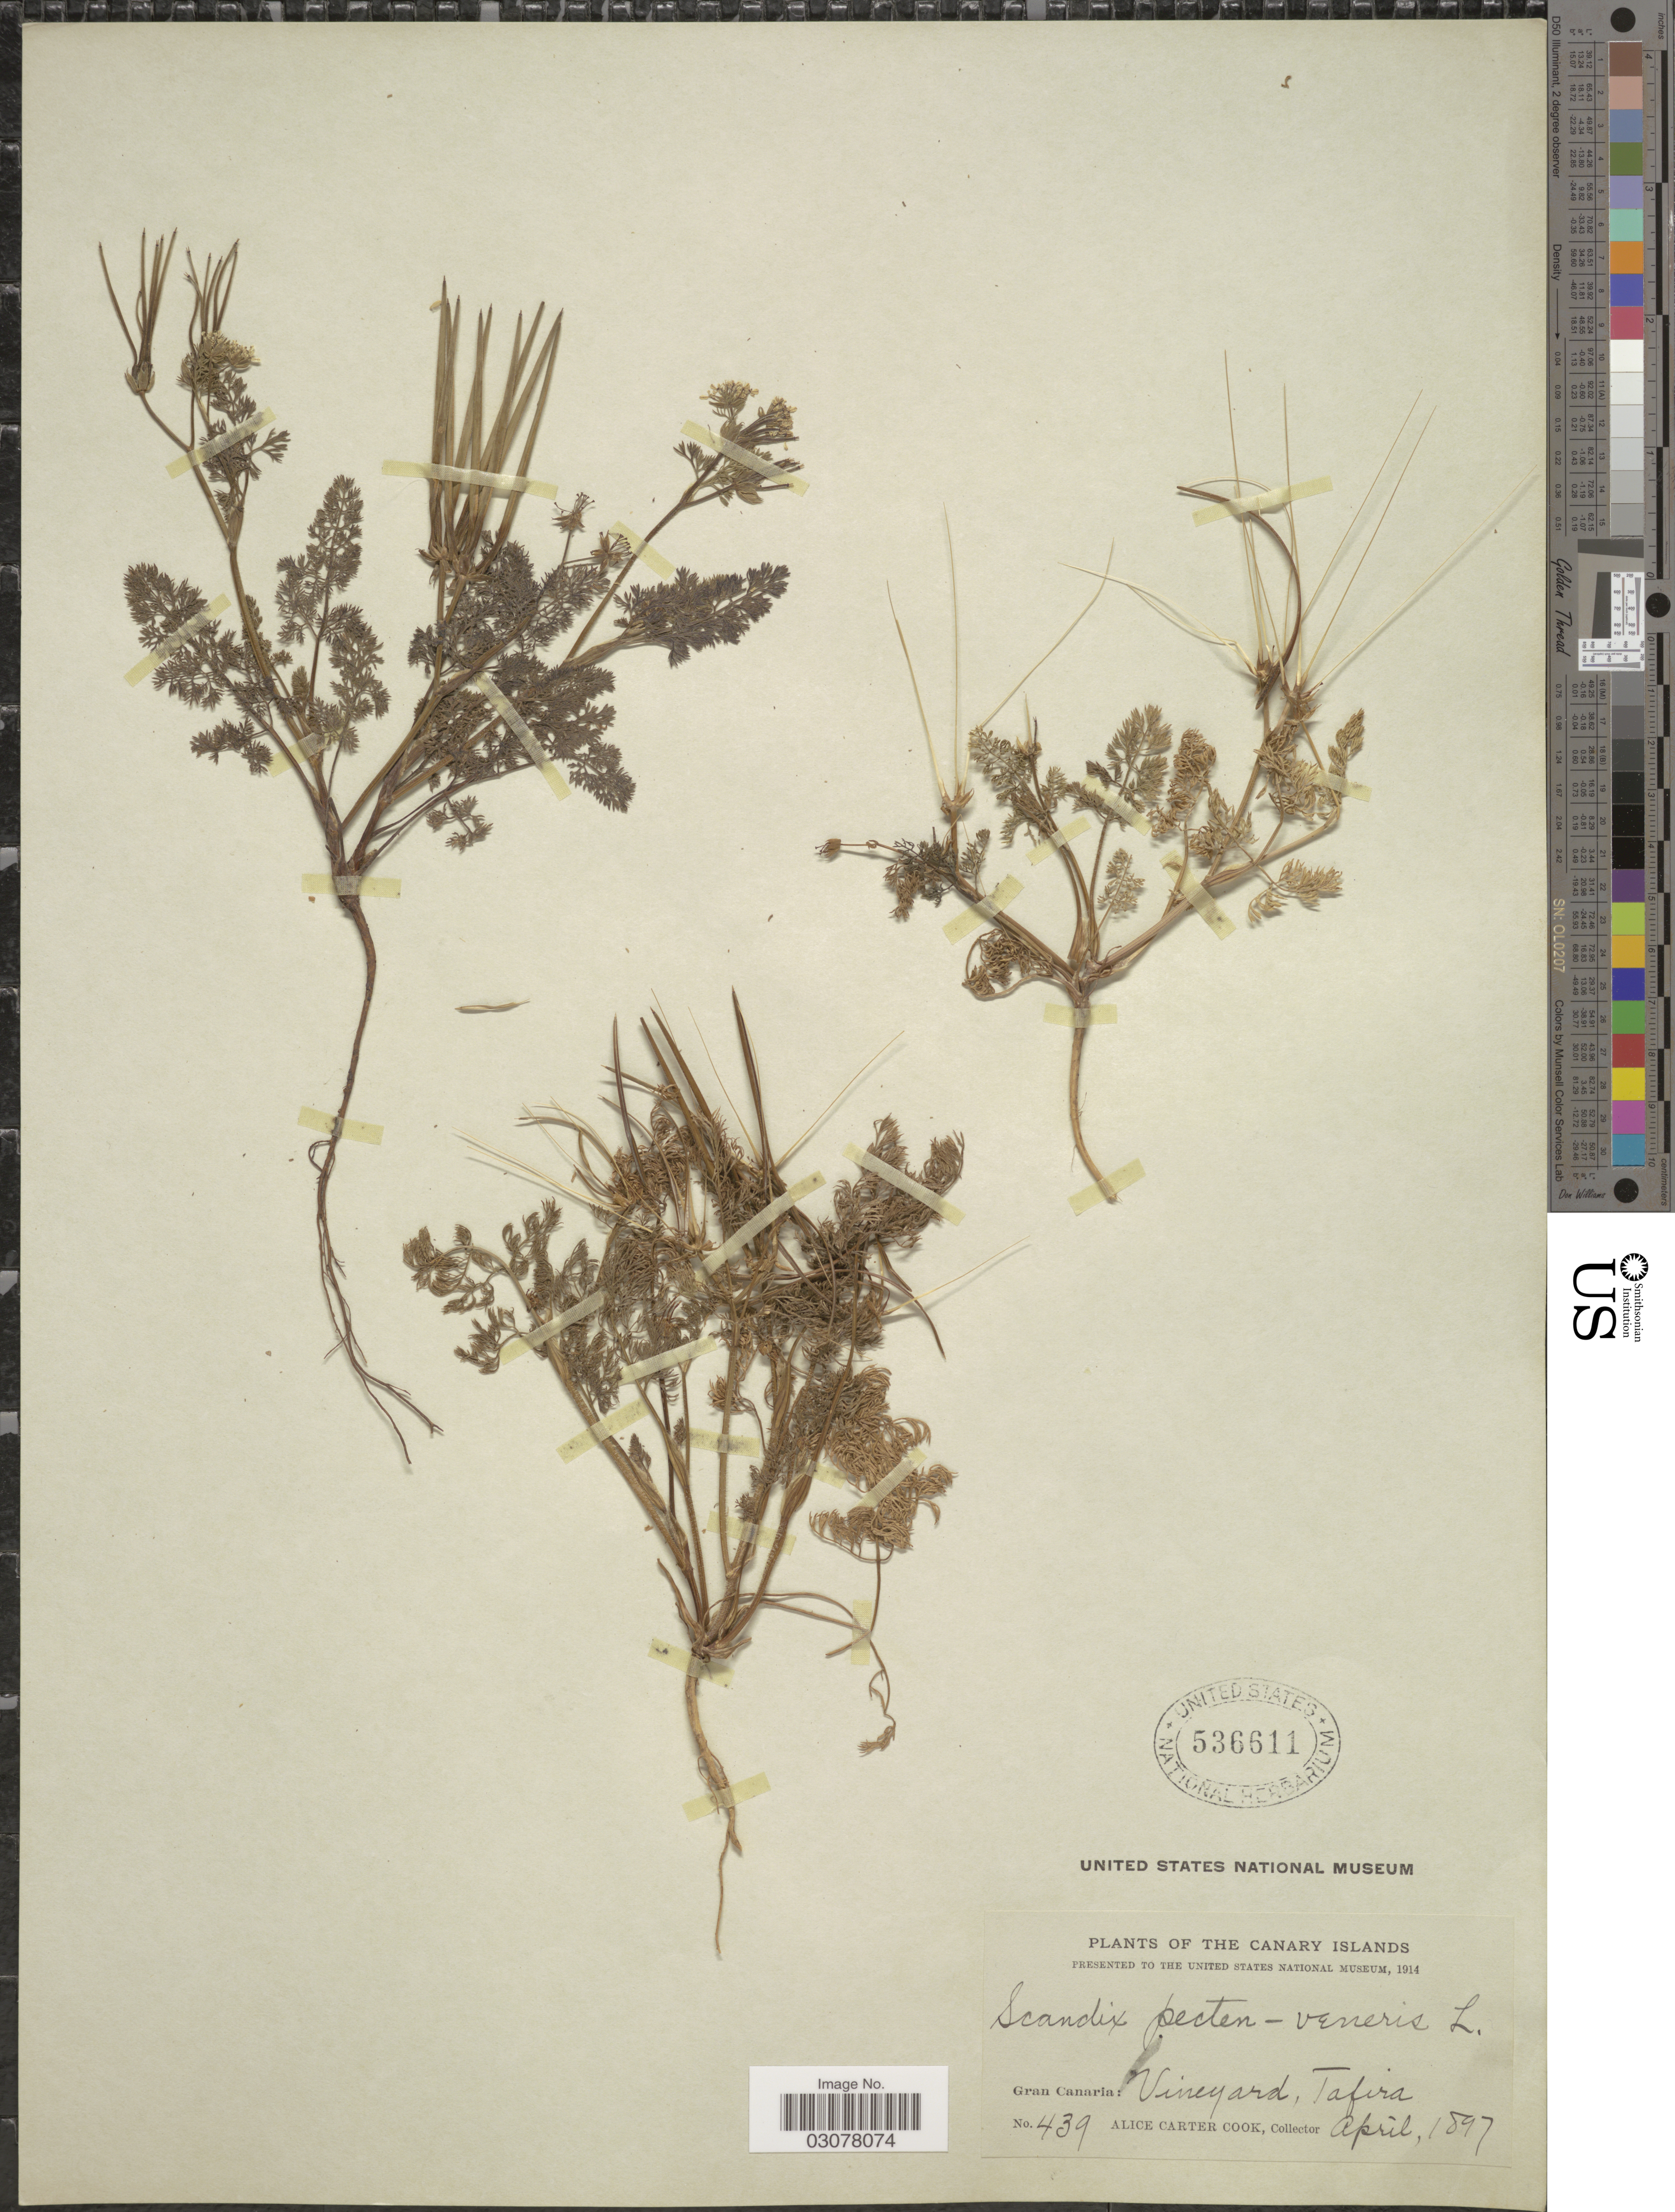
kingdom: Plantae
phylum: Tracheophyta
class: Magnoliopsida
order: Apiales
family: Apiaceae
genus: Scandix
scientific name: Scandix pecten-veneris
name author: L.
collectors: Alice C. Cook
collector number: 439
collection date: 1897-04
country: Spain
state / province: Canarias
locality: The Canary Islands. Gran Canaria: Vineyard, Tafira.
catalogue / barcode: US 536611